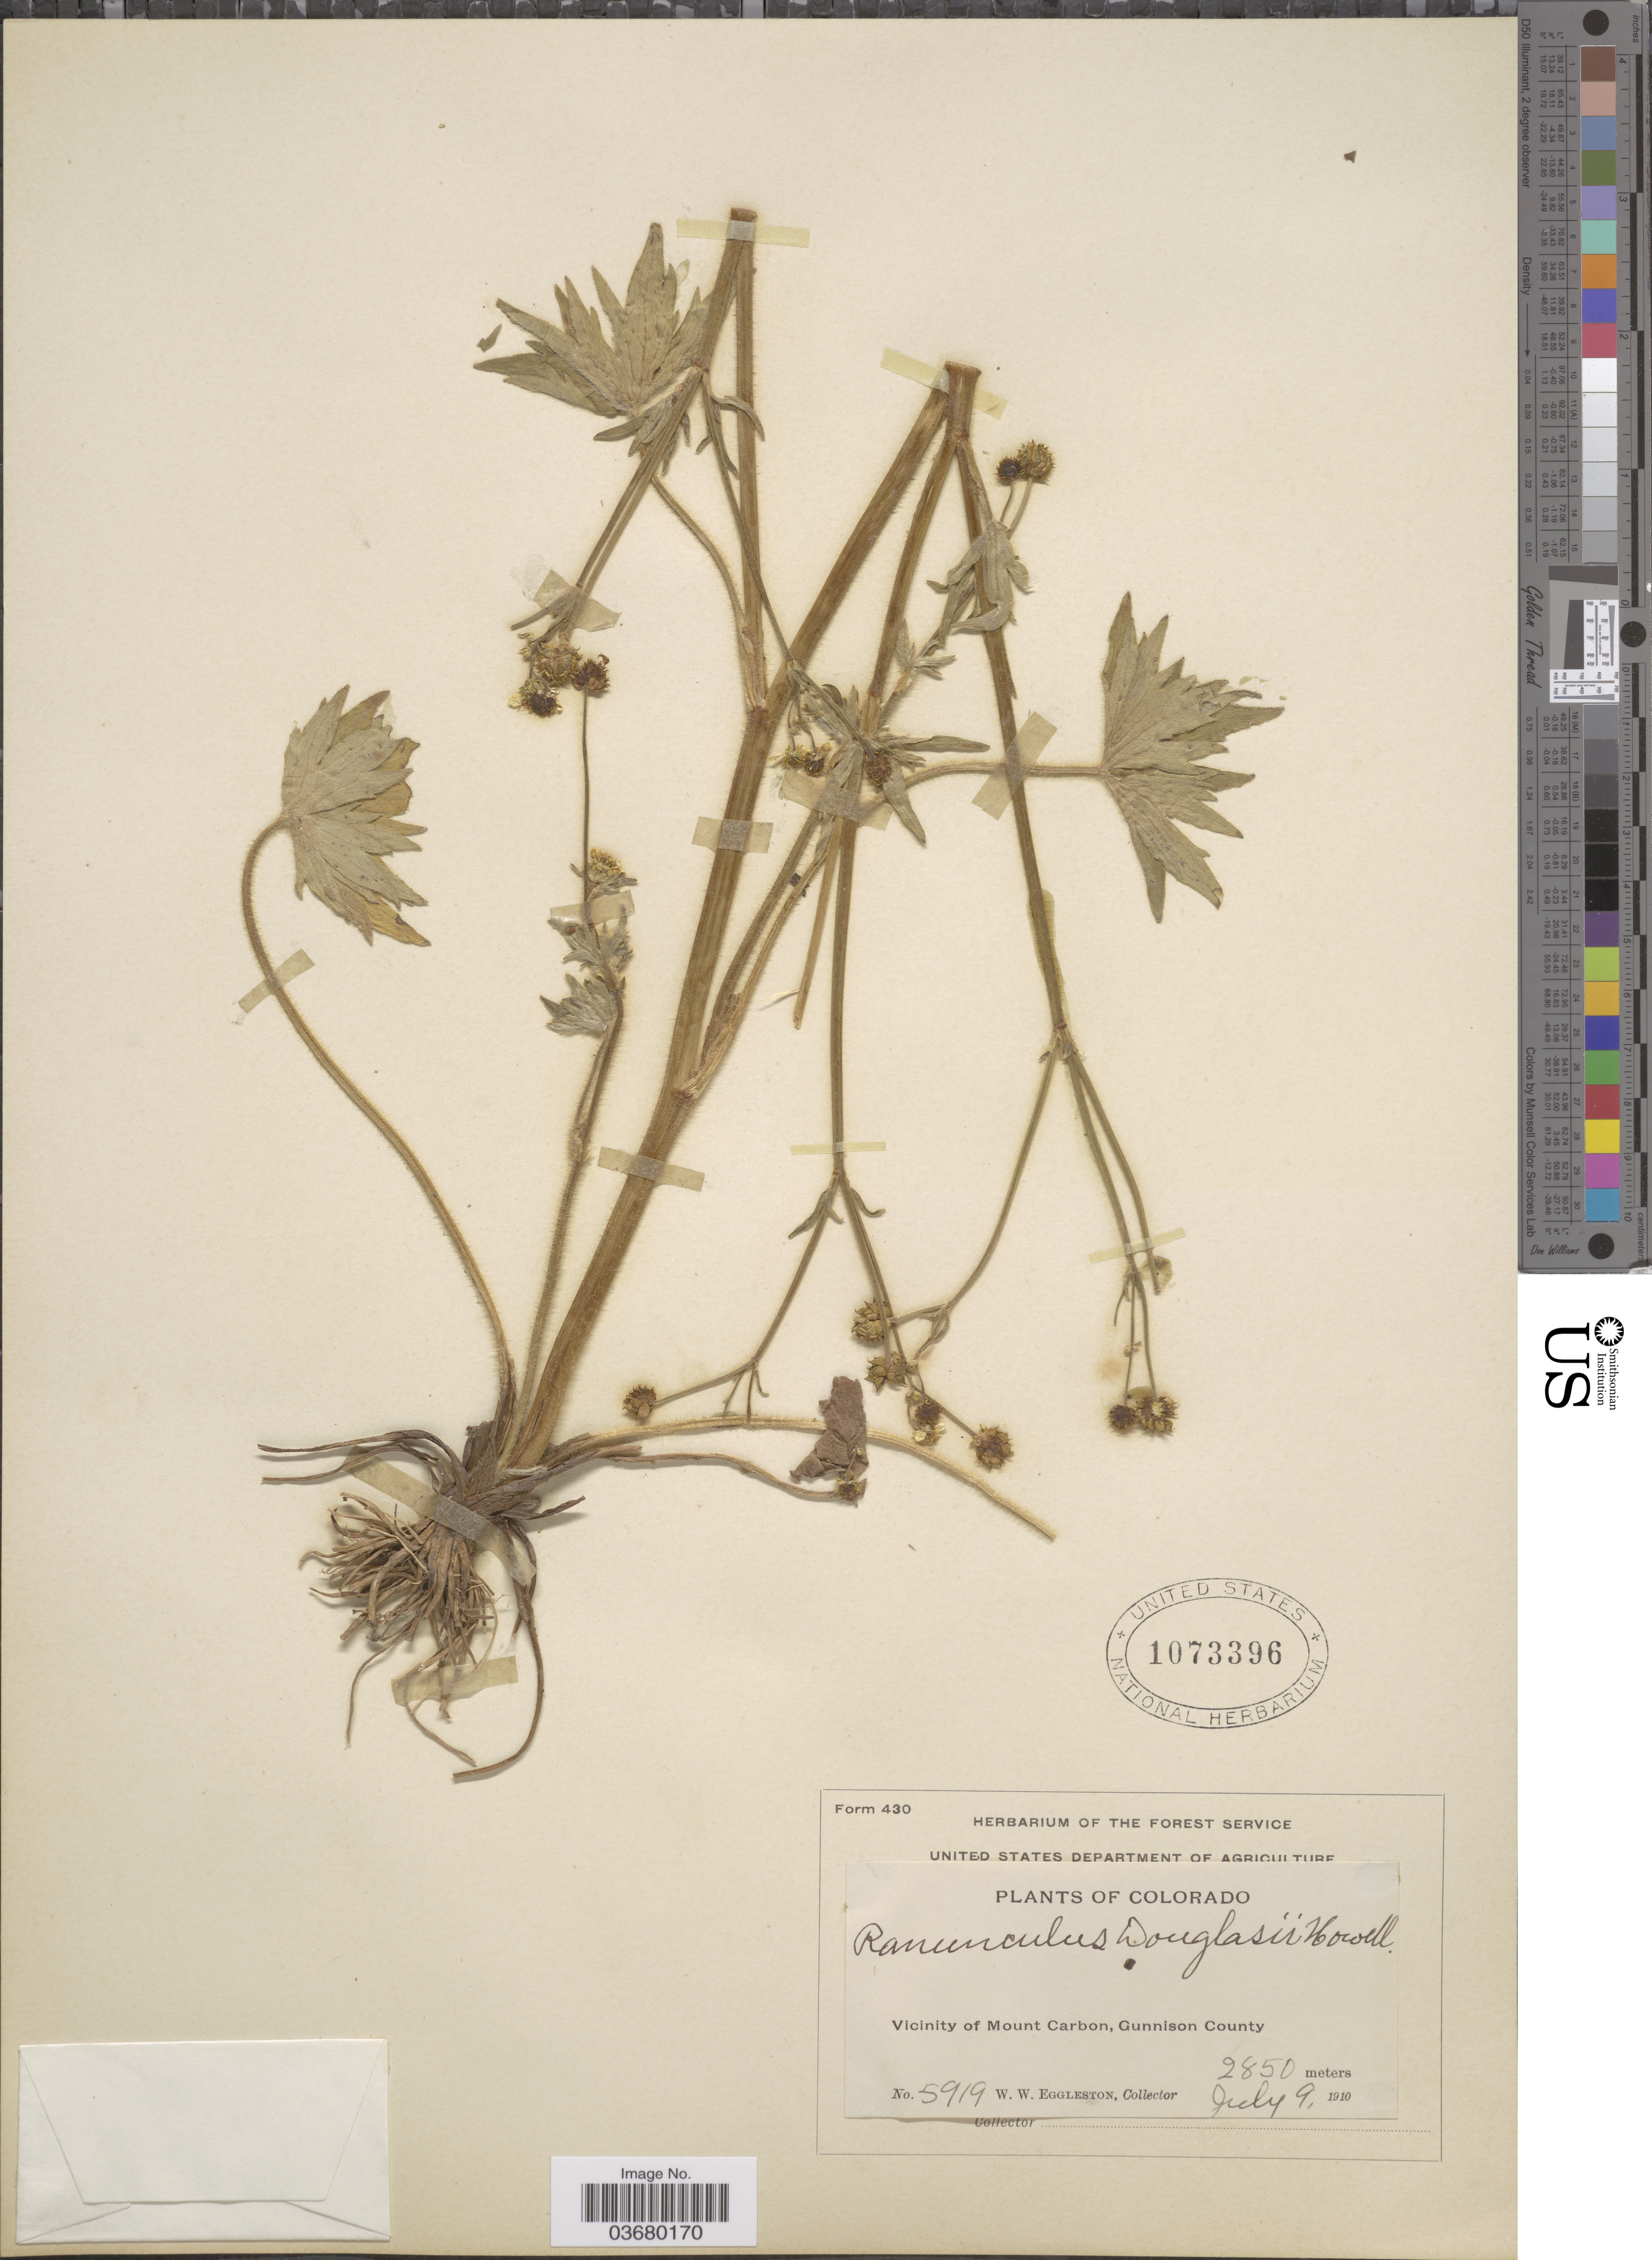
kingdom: Plantae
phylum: Tracheophyta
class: Magnoliopsida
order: Ranunculales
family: Ranunculaceae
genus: Ranunculus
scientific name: Ranunculus bongardii var. tenellus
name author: (A. Gray) Greene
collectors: W. W. Eggleston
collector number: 5919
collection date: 1910-07-09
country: United States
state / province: Colorado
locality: Vicinity of Mount Carbon, Gunnison County.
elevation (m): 2850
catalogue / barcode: US 1073396